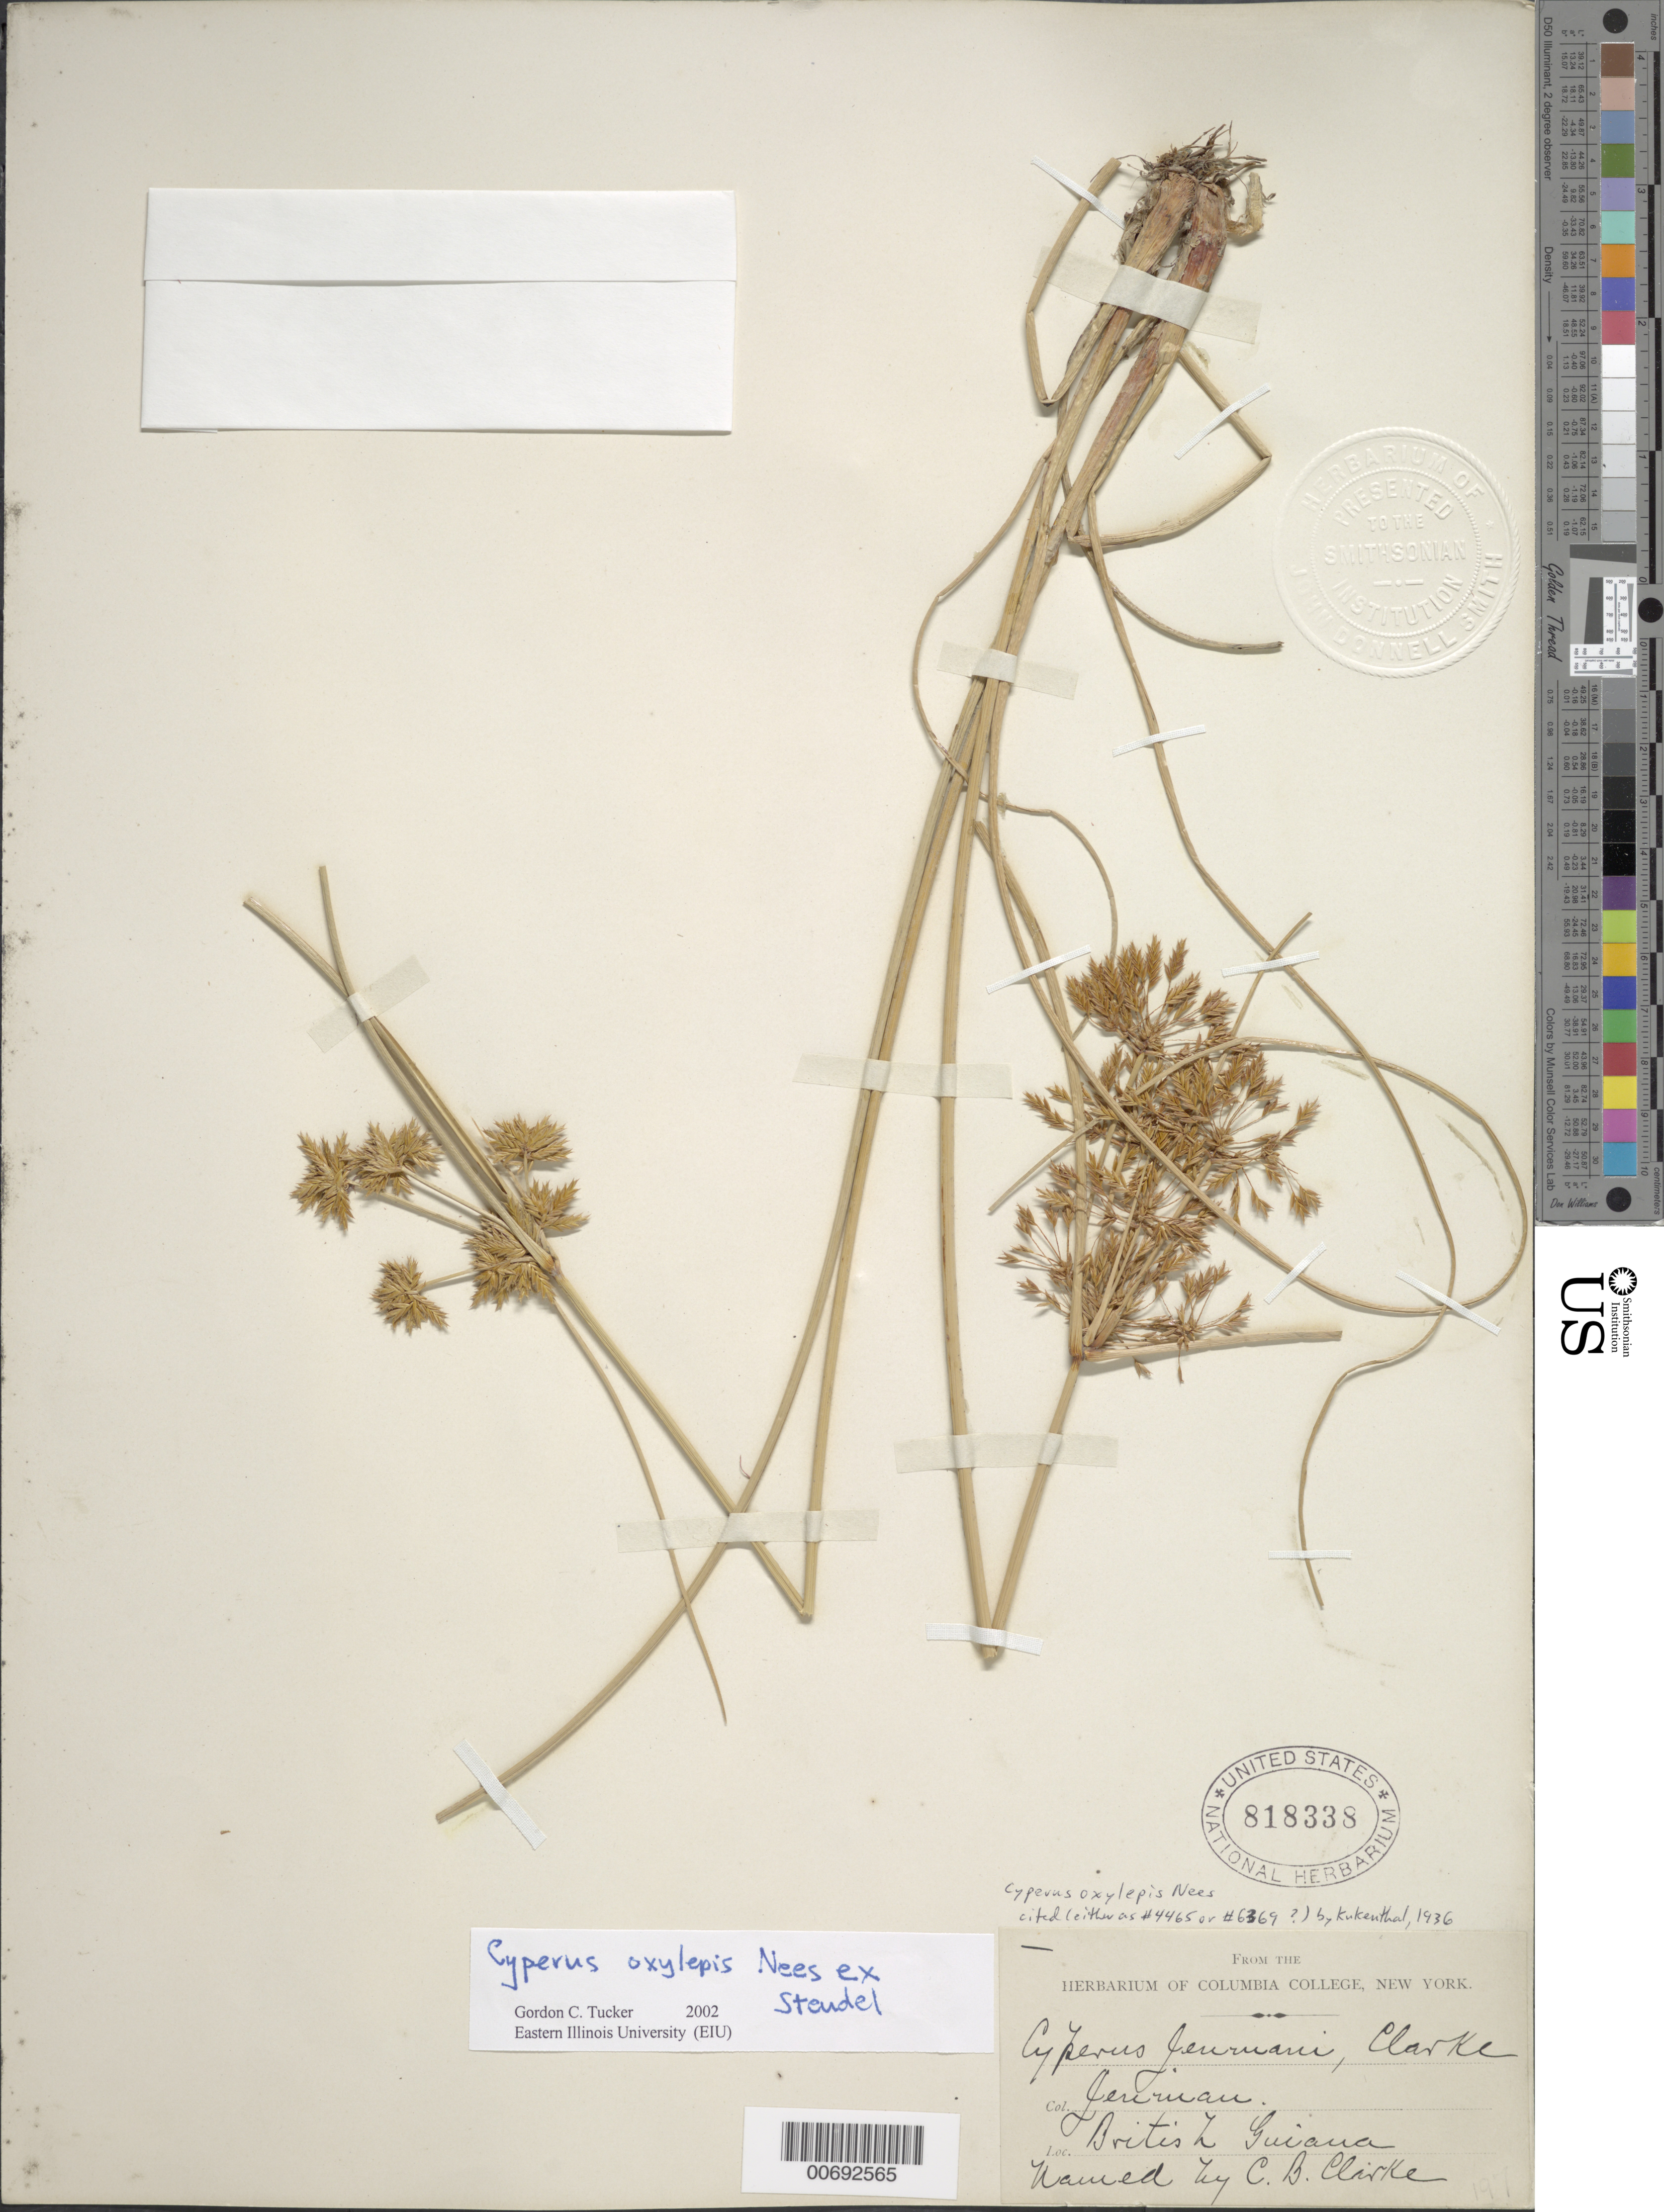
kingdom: Plantae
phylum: Tracheophyta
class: Liliopsida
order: Poales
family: Cyperaceae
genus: Cyperus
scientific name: Cyperus oxylepis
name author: Nees ex Steud.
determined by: Tucker, G. C.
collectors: G. S. Jenman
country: Guyana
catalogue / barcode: US 818338